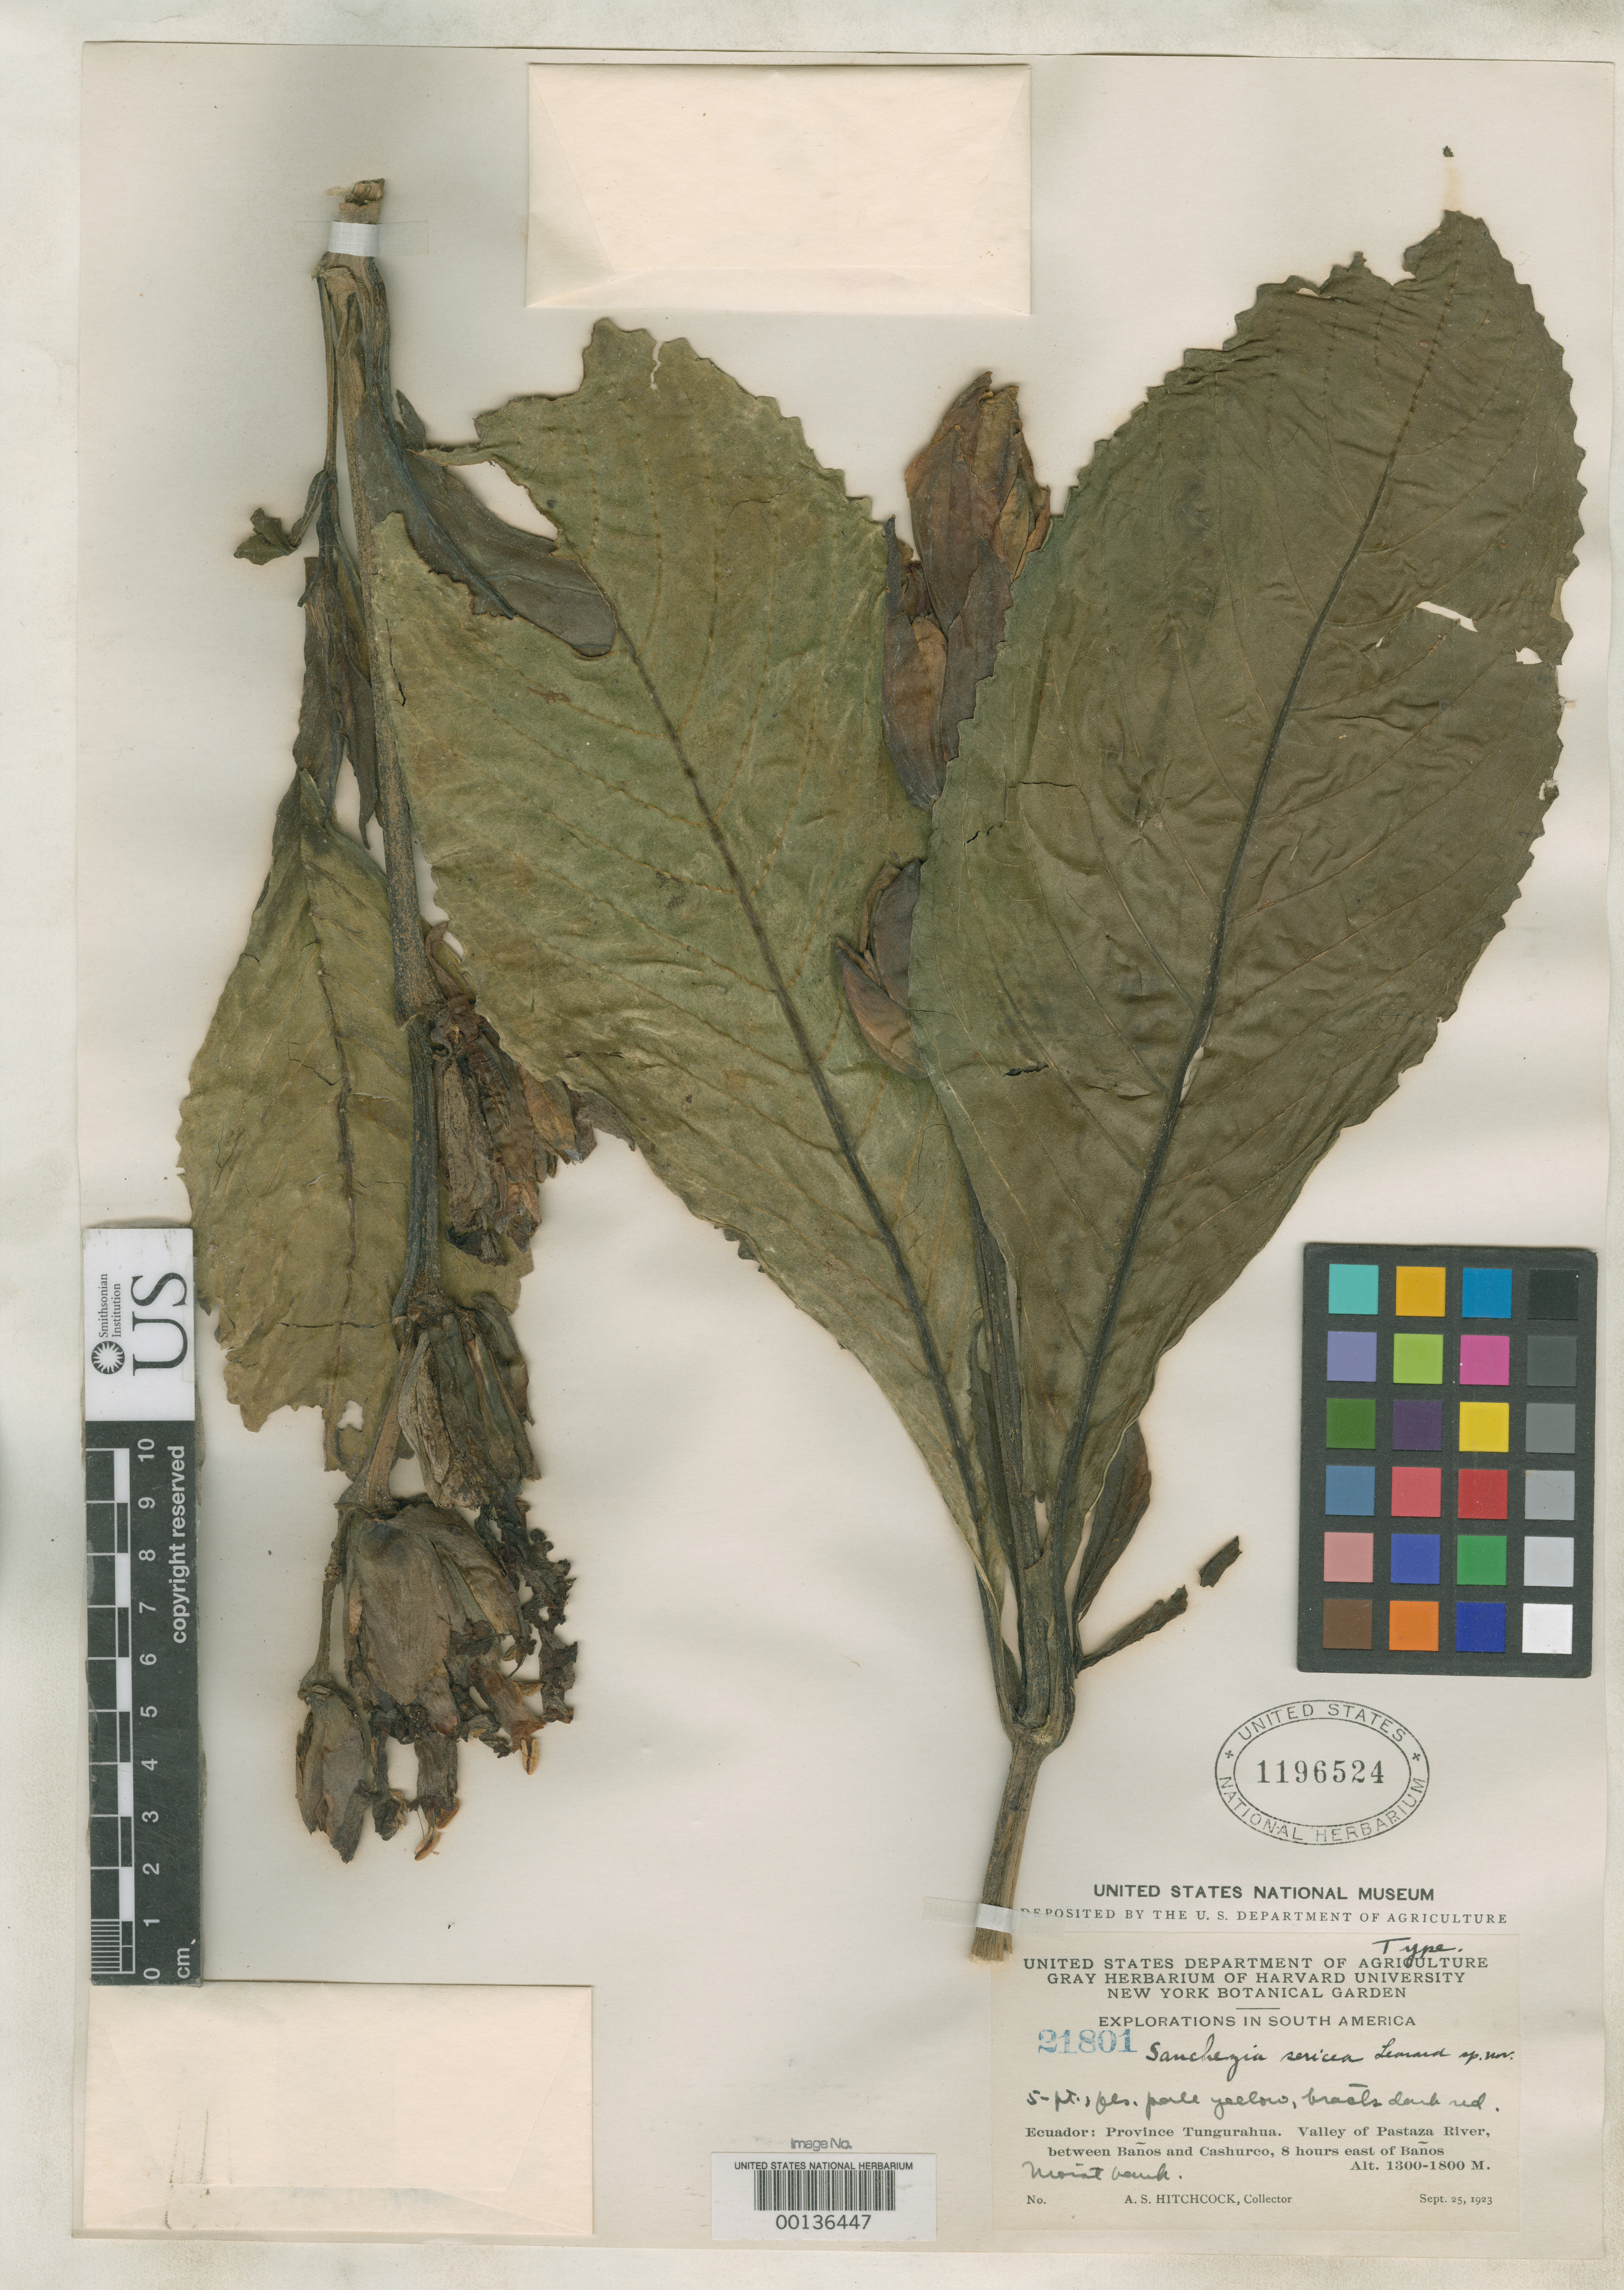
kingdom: Plantae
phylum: Tracheophyta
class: Magnoliopsida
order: Lamiales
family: Acanthaceae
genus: Sanchezia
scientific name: Sanchezia sericea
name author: Leonard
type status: Holotype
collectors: A. S. Hitchcock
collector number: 21801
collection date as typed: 25 Sep 1923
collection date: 1923-09-25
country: Ecuador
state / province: Tungurahua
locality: Pastaza River between Banos & Cashurco.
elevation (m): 1300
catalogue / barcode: US 1196524